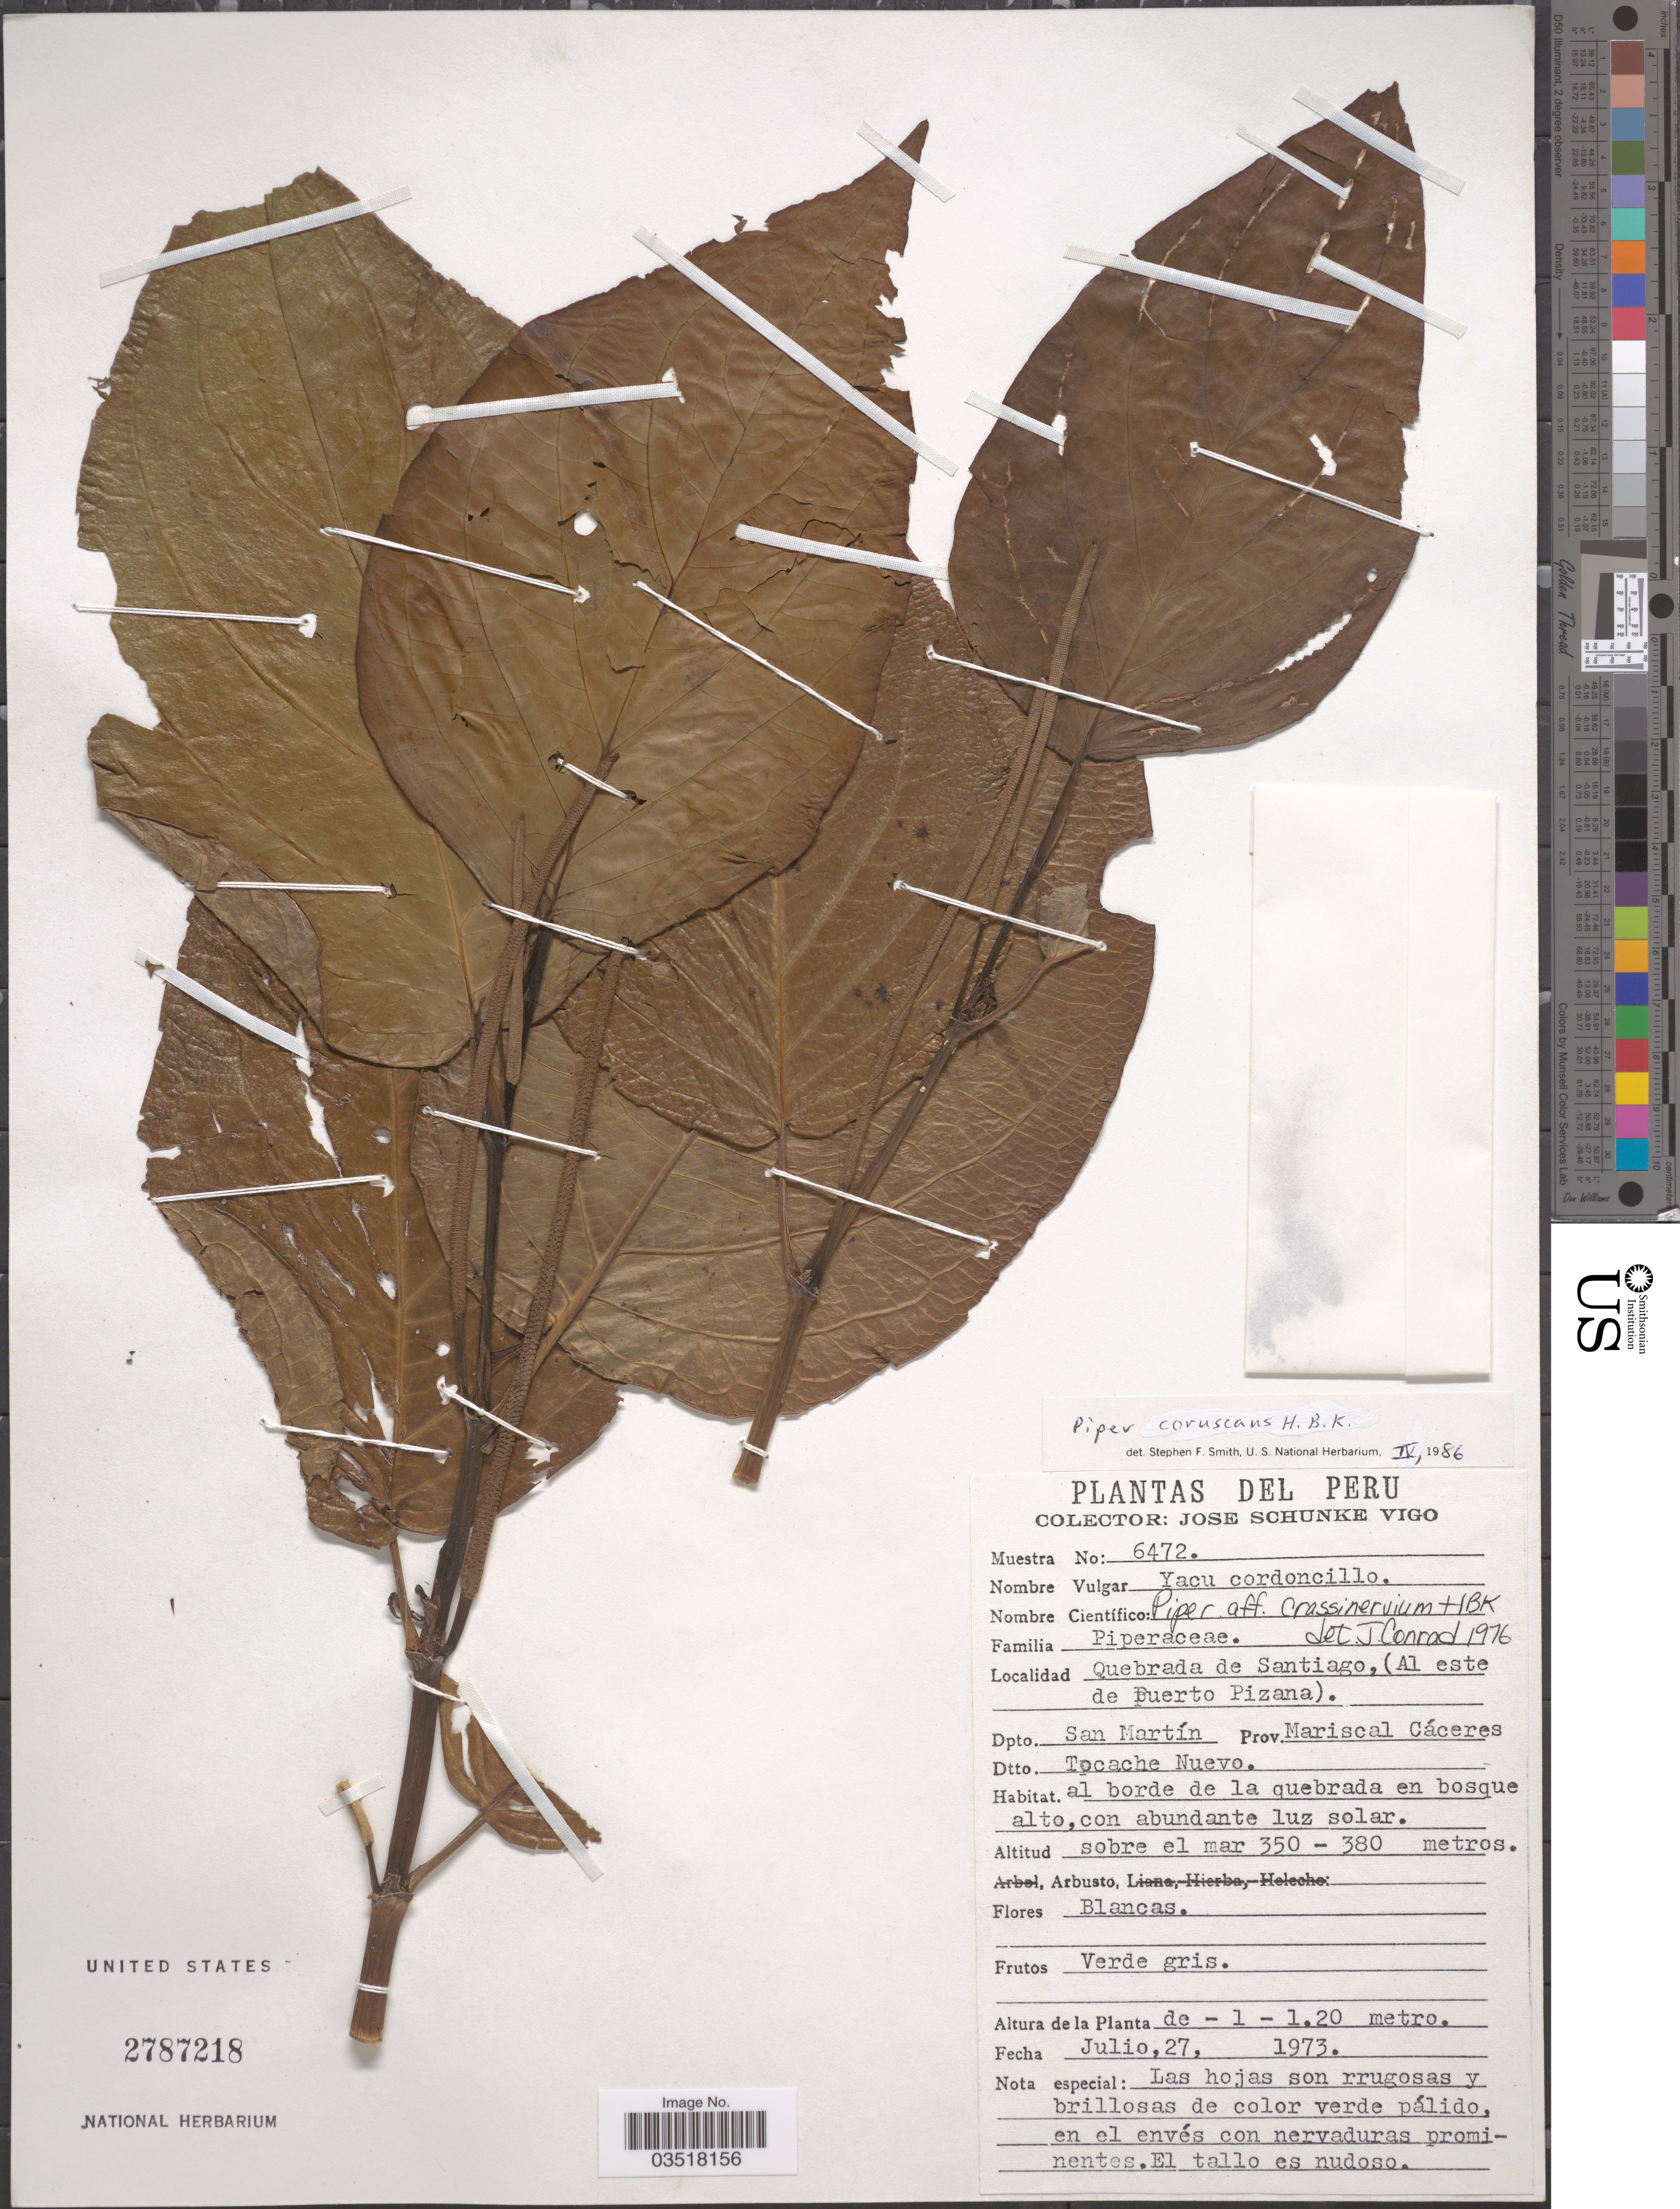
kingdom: Plantae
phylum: Tracheophyta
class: Magnoliopsida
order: Piperales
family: Piperaceae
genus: Piper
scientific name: Piper coruscans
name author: Kunth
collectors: J. Schunke Vigo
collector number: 6472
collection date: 1973-07-27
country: Peru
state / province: San Martín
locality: Quebrada de Santiago, (Al este de Puerto Pizana). Dpto. San Martín. Prov. Mariscal Cáceres. Dtto. Tocache Nuevo.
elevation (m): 350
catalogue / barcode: US 2787218